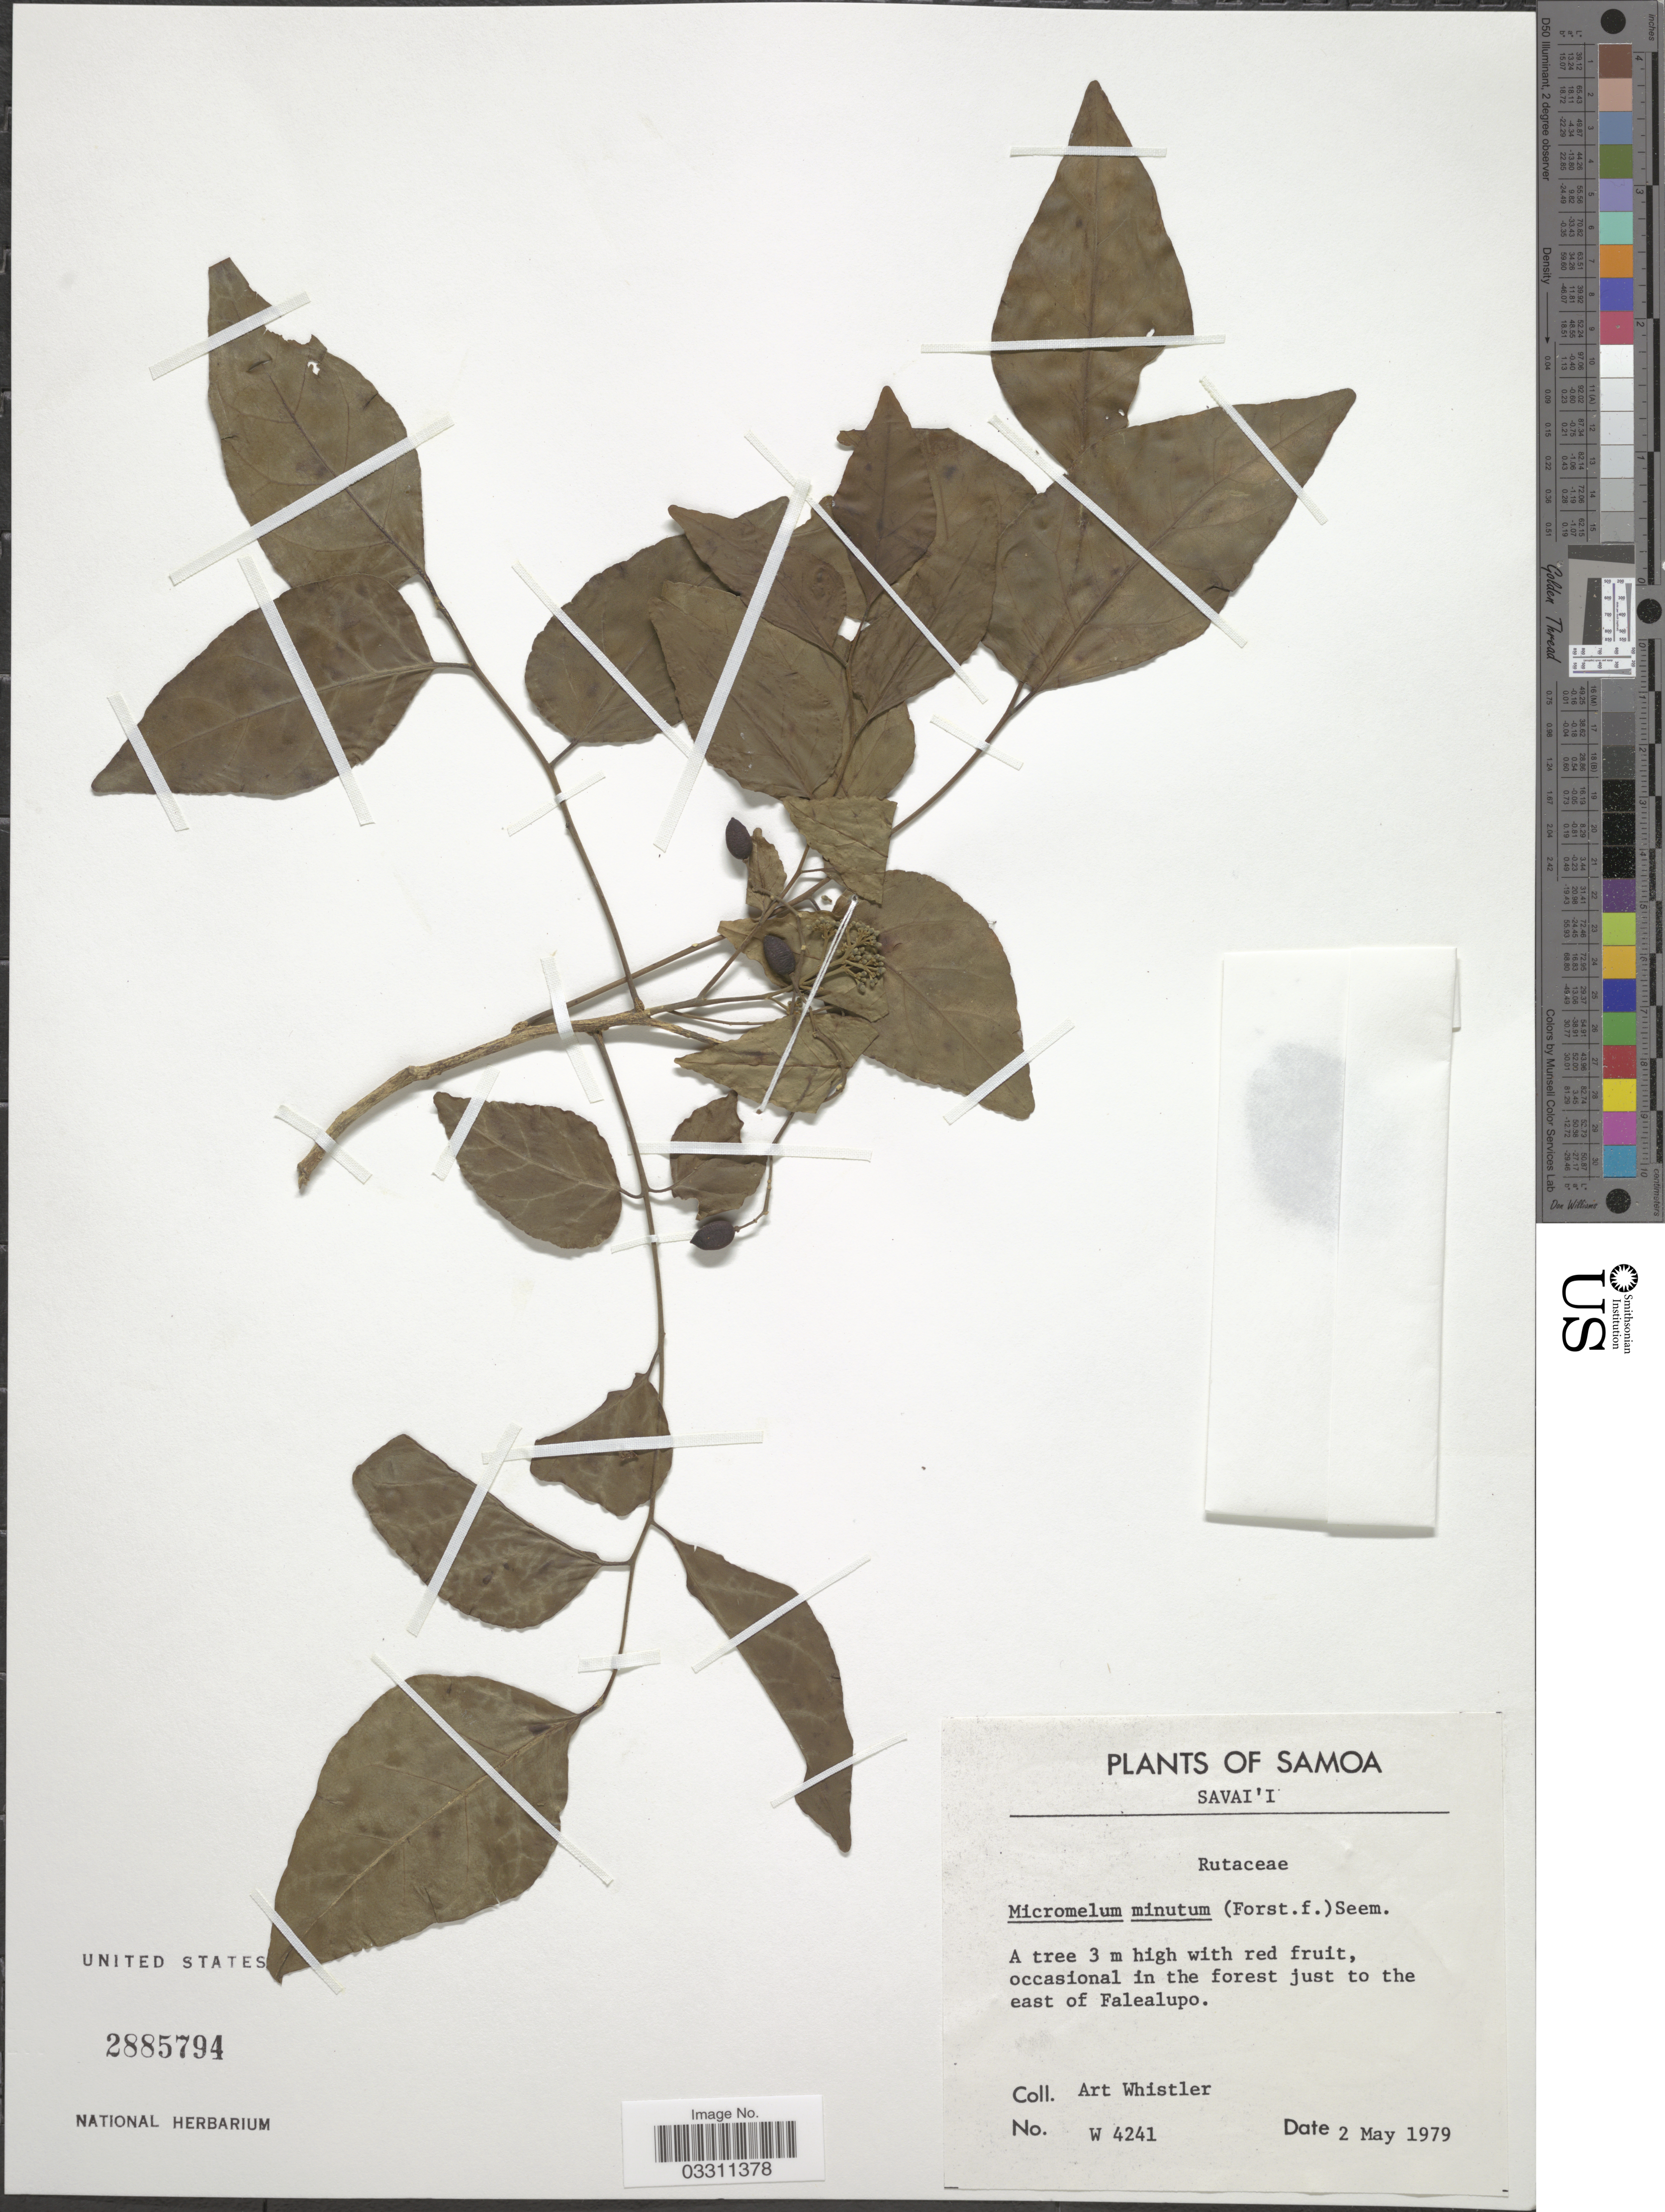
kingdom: Plantae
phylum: Tracheophyta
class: Magnoliopsida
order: Sapindales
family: Rutaceae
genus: Micromelum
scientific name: Micromelum minutum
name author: (G. Forst.) Wight & Arn.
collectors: A. Whistler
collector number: W 4241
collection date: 1979-05-02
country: Samoa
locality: Samoa. Savai'i. Occasional in the forest just to the east of Falealupo.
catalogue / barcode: US 2885794